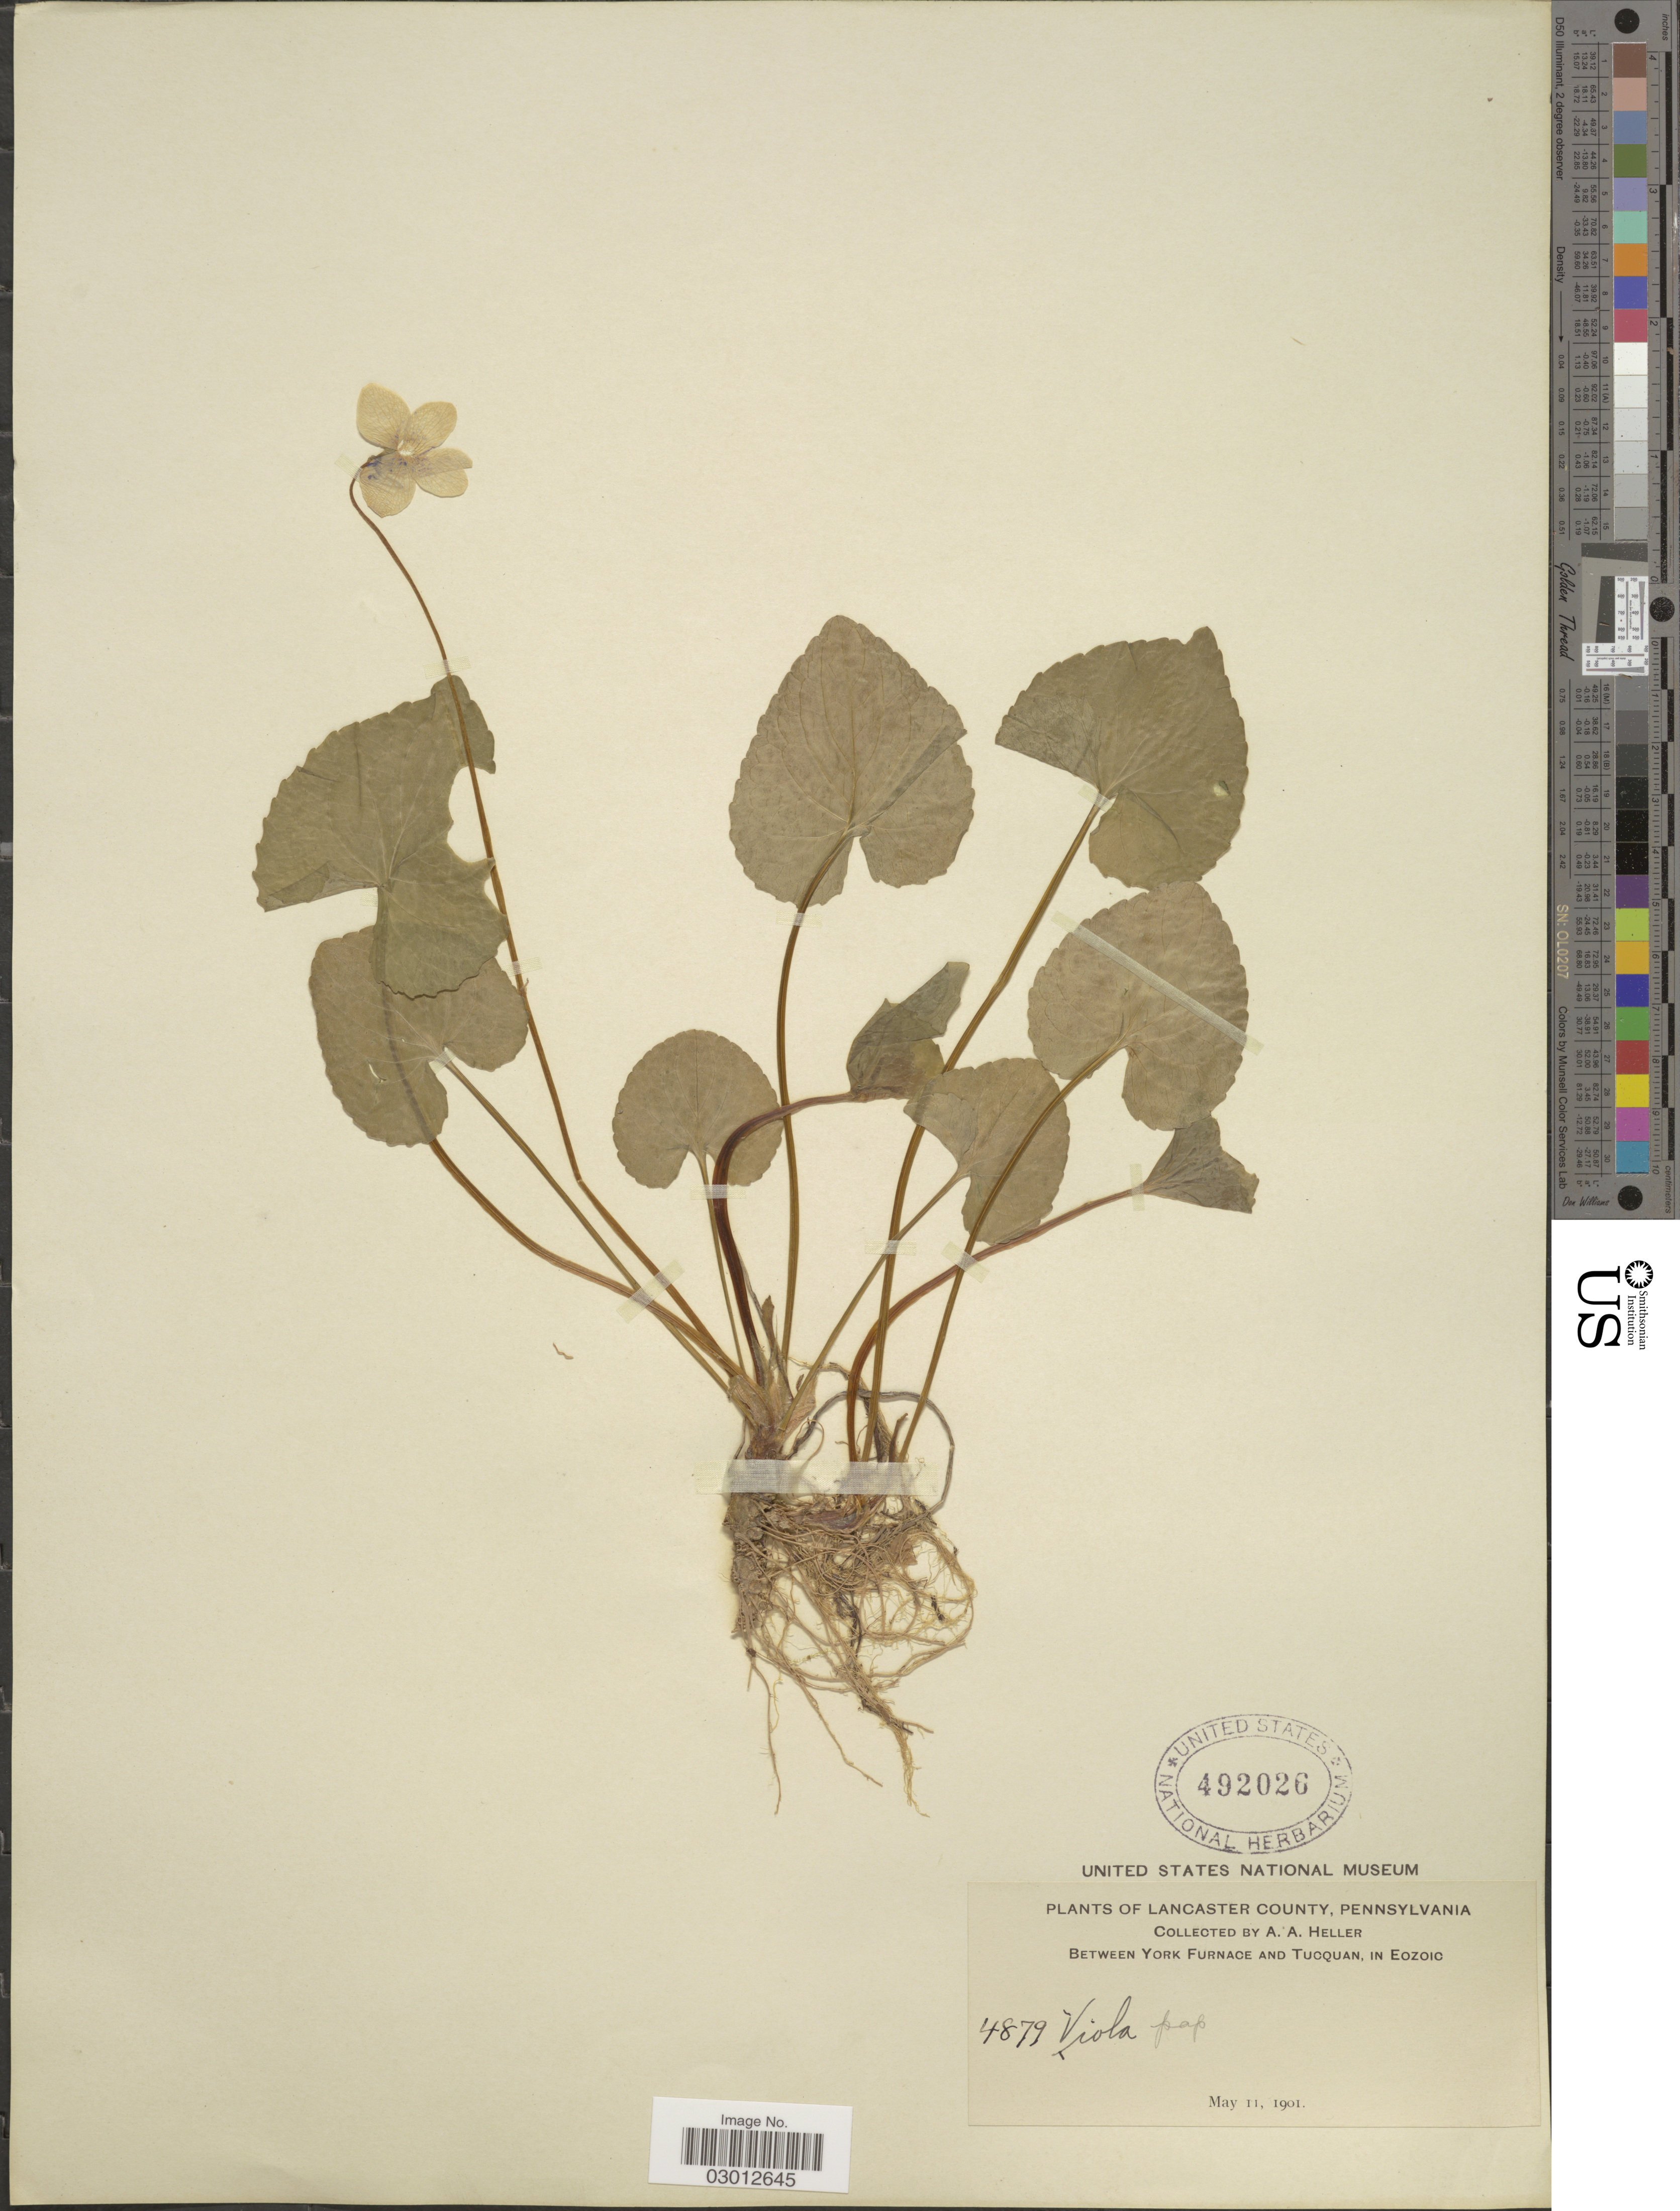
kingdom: Plantae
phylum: Tracheophyta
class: Magnoliopsida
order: Malpighiales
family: Violaceae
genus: Viola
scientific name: Viola papilionacea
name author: Pursh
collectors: A. A. Heller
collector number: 4879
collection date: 1901-05-11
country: United States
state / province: Pennsylvania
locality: Lancaster County, Between York Furnace and Tucquan, in Eozoic.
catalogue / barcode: US 492026